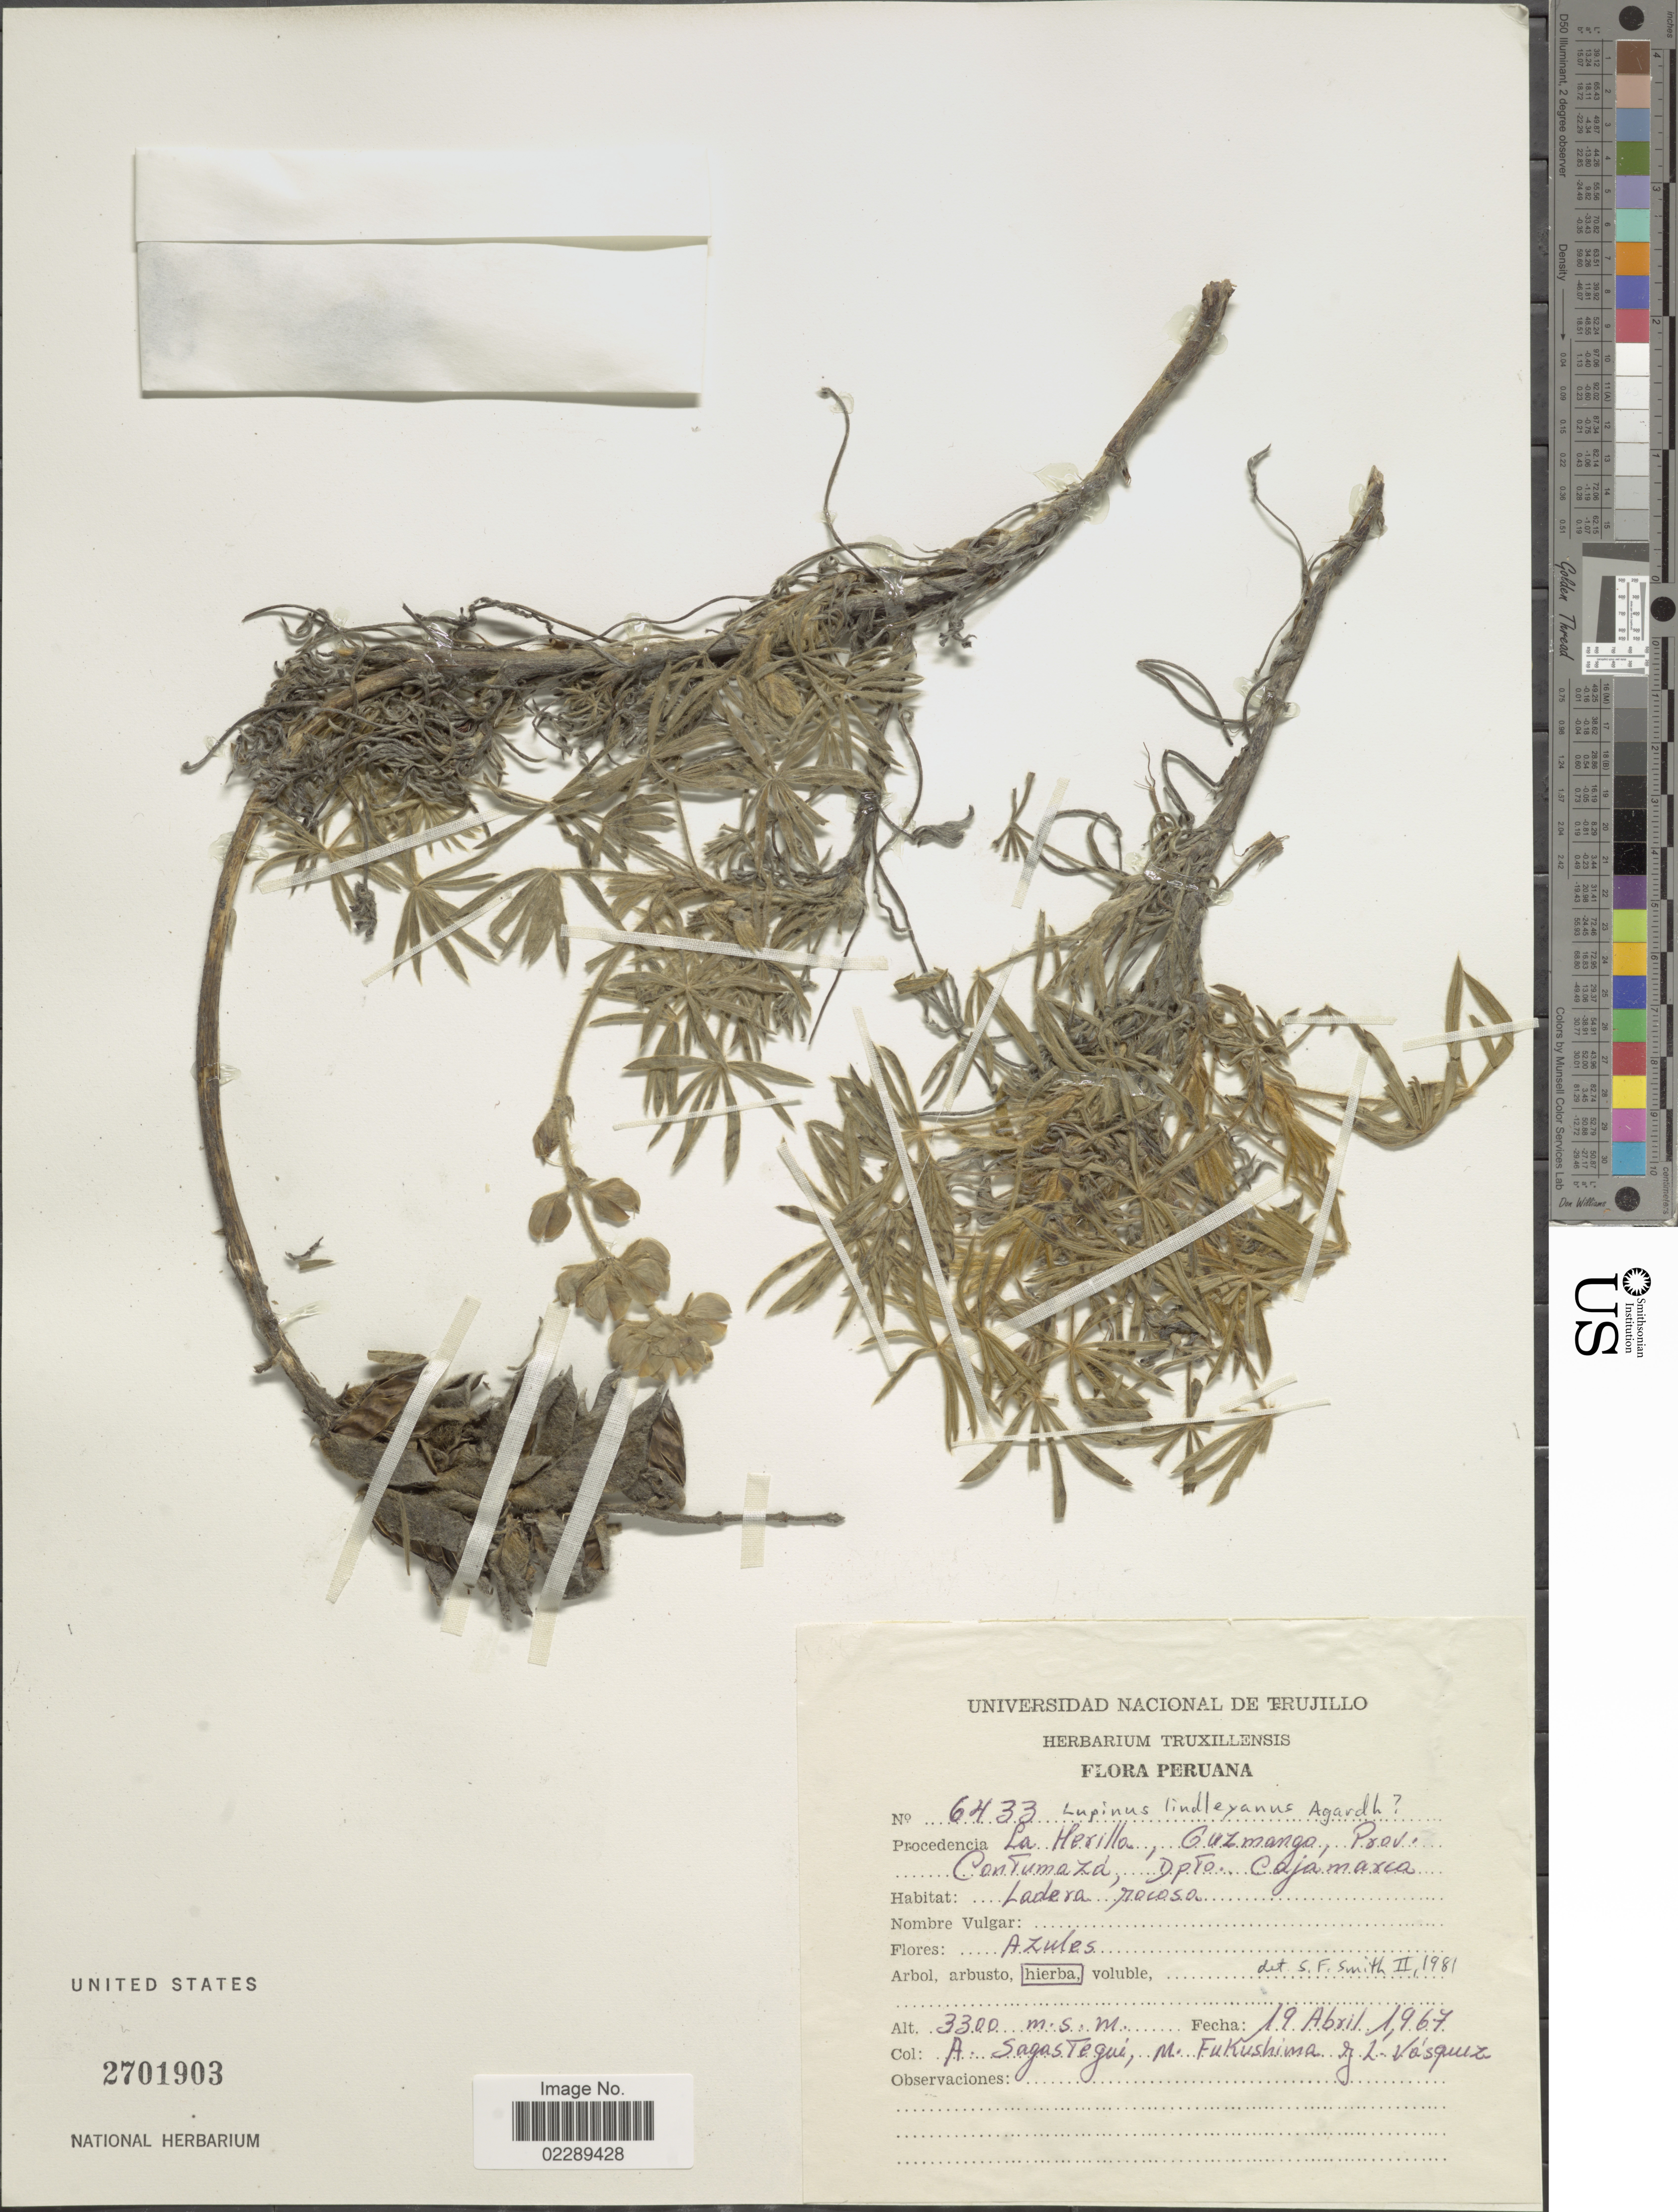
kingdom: Plantae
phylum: Tracheophyta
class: Magnoliopsida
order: Fabales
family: Fabaceae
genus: Lupinus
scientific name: Lupinus lindleyanus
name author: J. Agardh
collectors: A. Sagastegui, M. Fukushima & J. Vásquez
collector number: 6433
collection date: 1967-04-19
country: Peru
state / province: Cajamarca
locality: La Herilla, Guzmango, Prov. Contumazd, Dpto. Cajamarca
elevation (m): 3300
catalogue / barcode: US 2701903